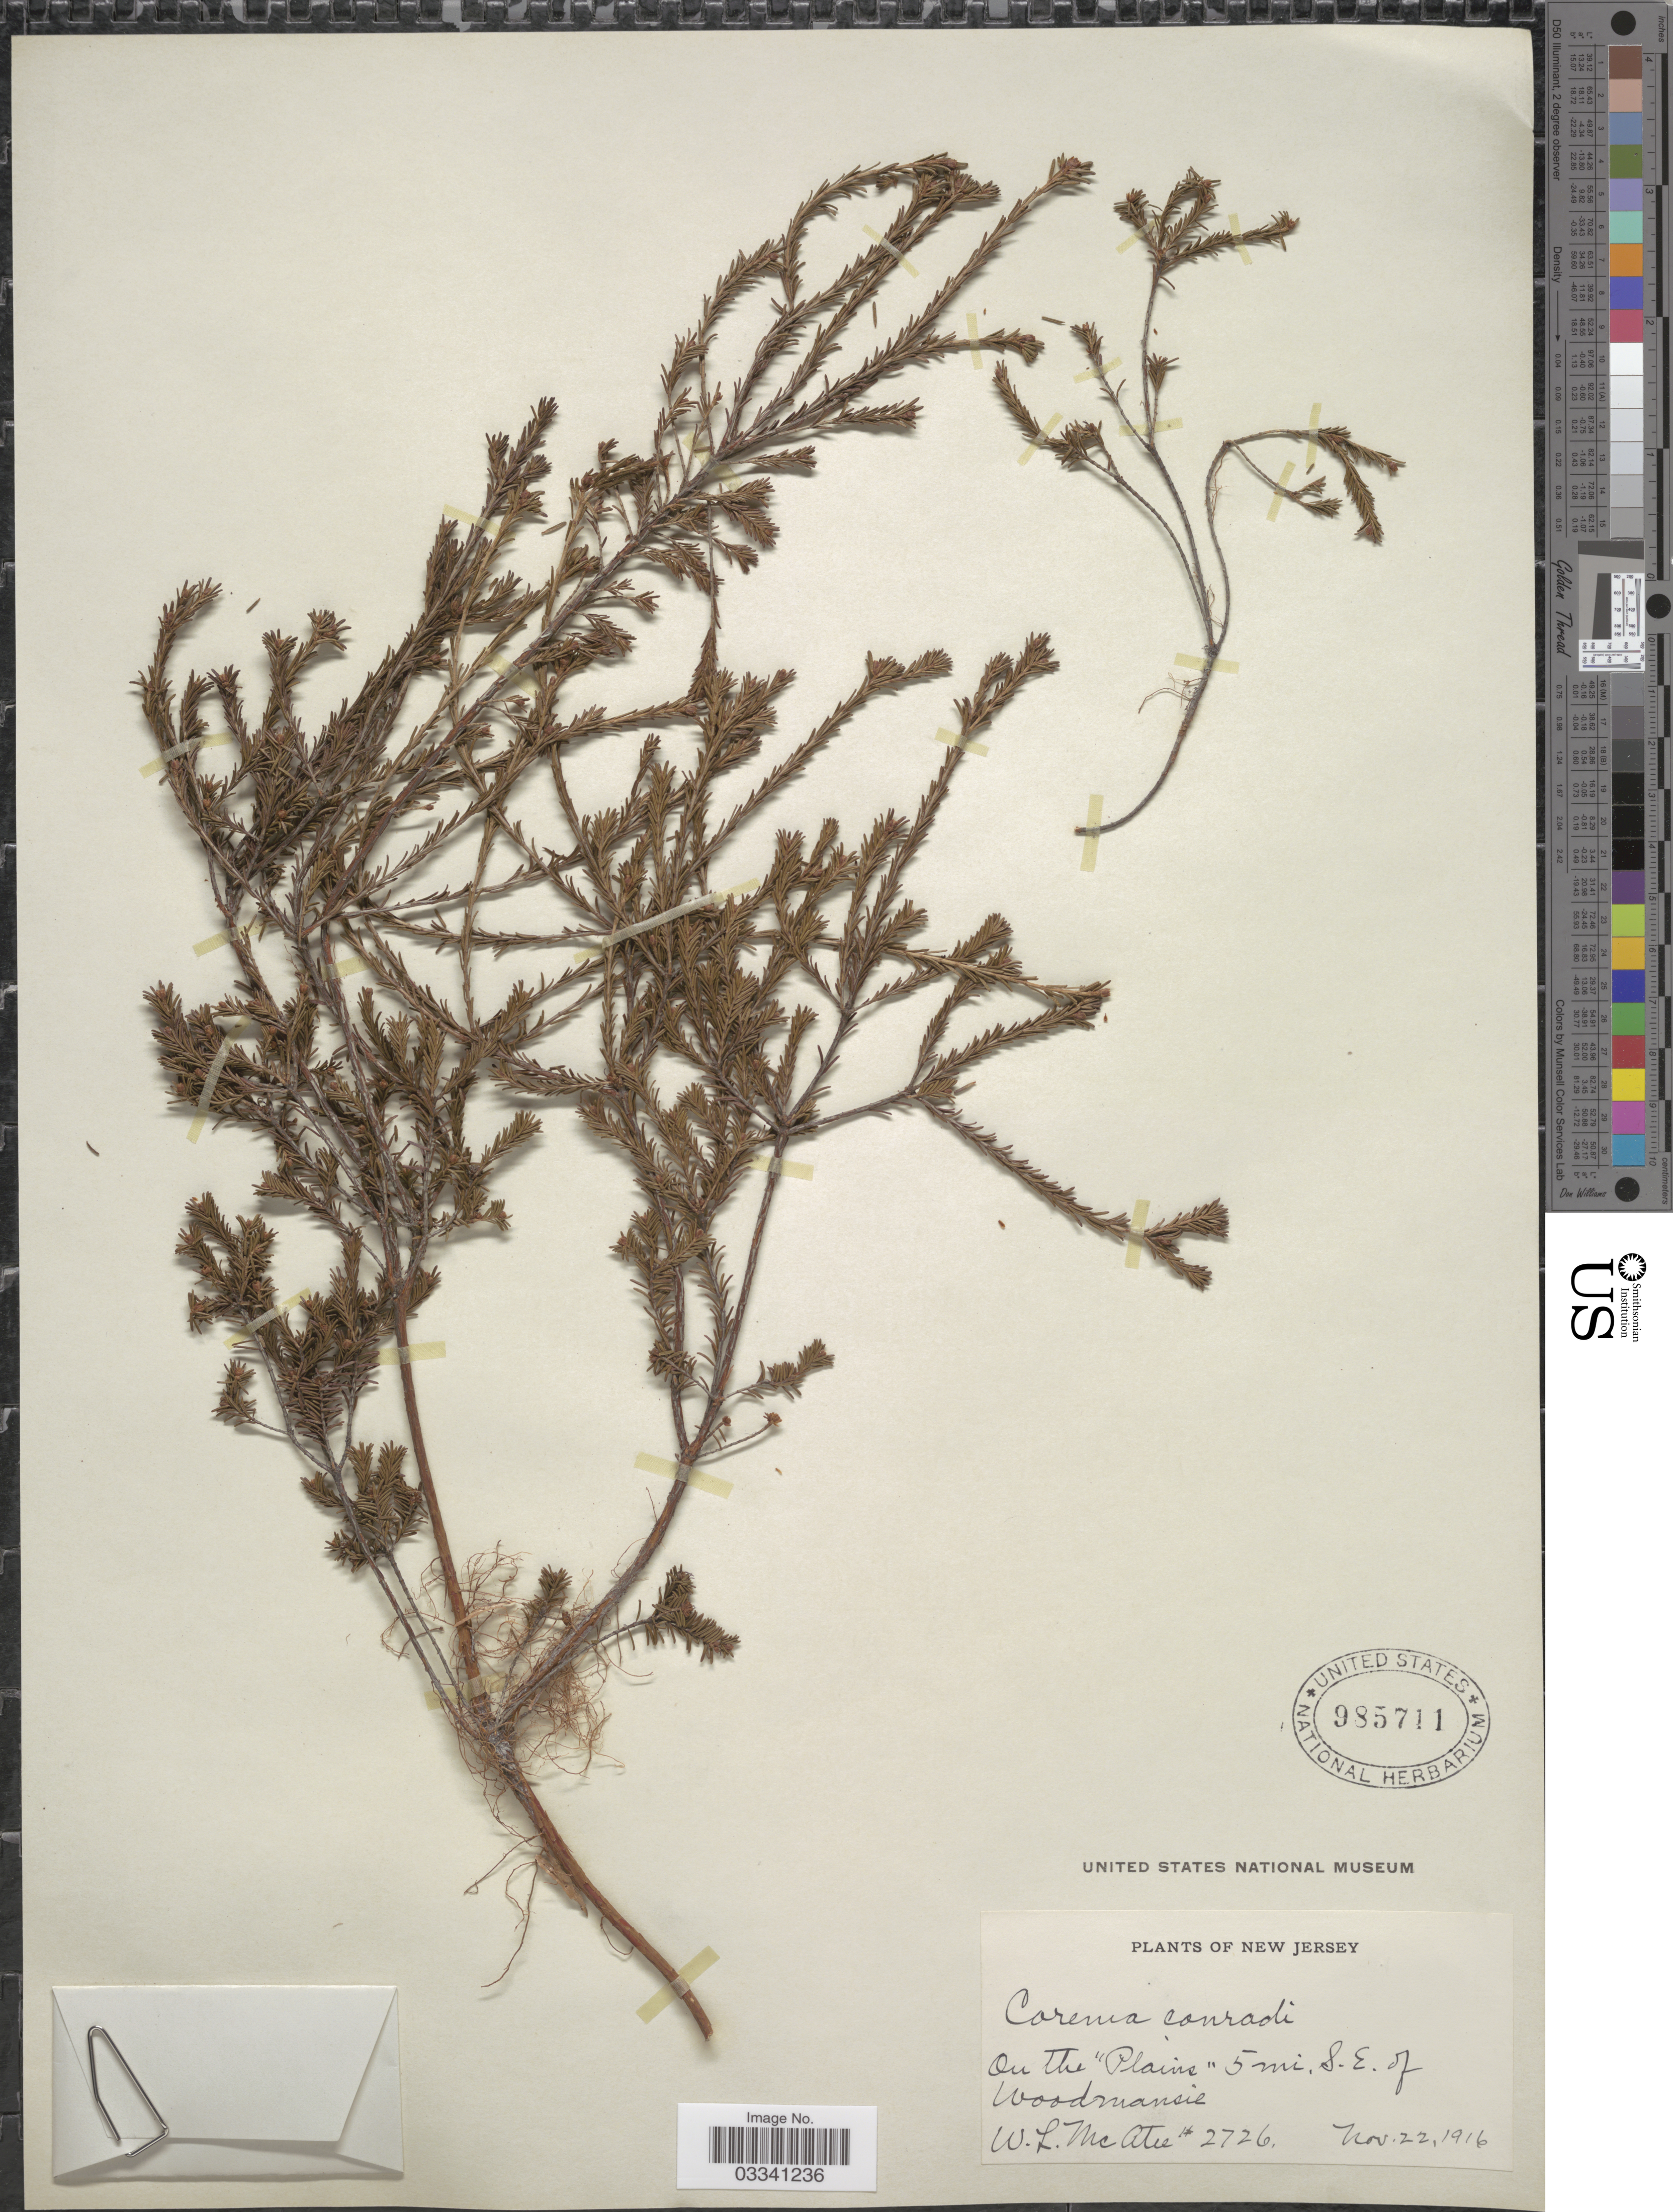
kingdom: Plantae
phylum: Tracheophyta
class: Magnoliopsida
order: Ericales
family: Ericaceae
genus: Corema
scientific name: Corema conradii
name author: Torr.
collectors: W. McAtee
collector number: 2726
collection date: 1916-11-22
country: United States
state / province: New Jersey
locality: On the "Plains" 5 mi. S.E. of Woodmansie.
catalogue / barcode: US 985711